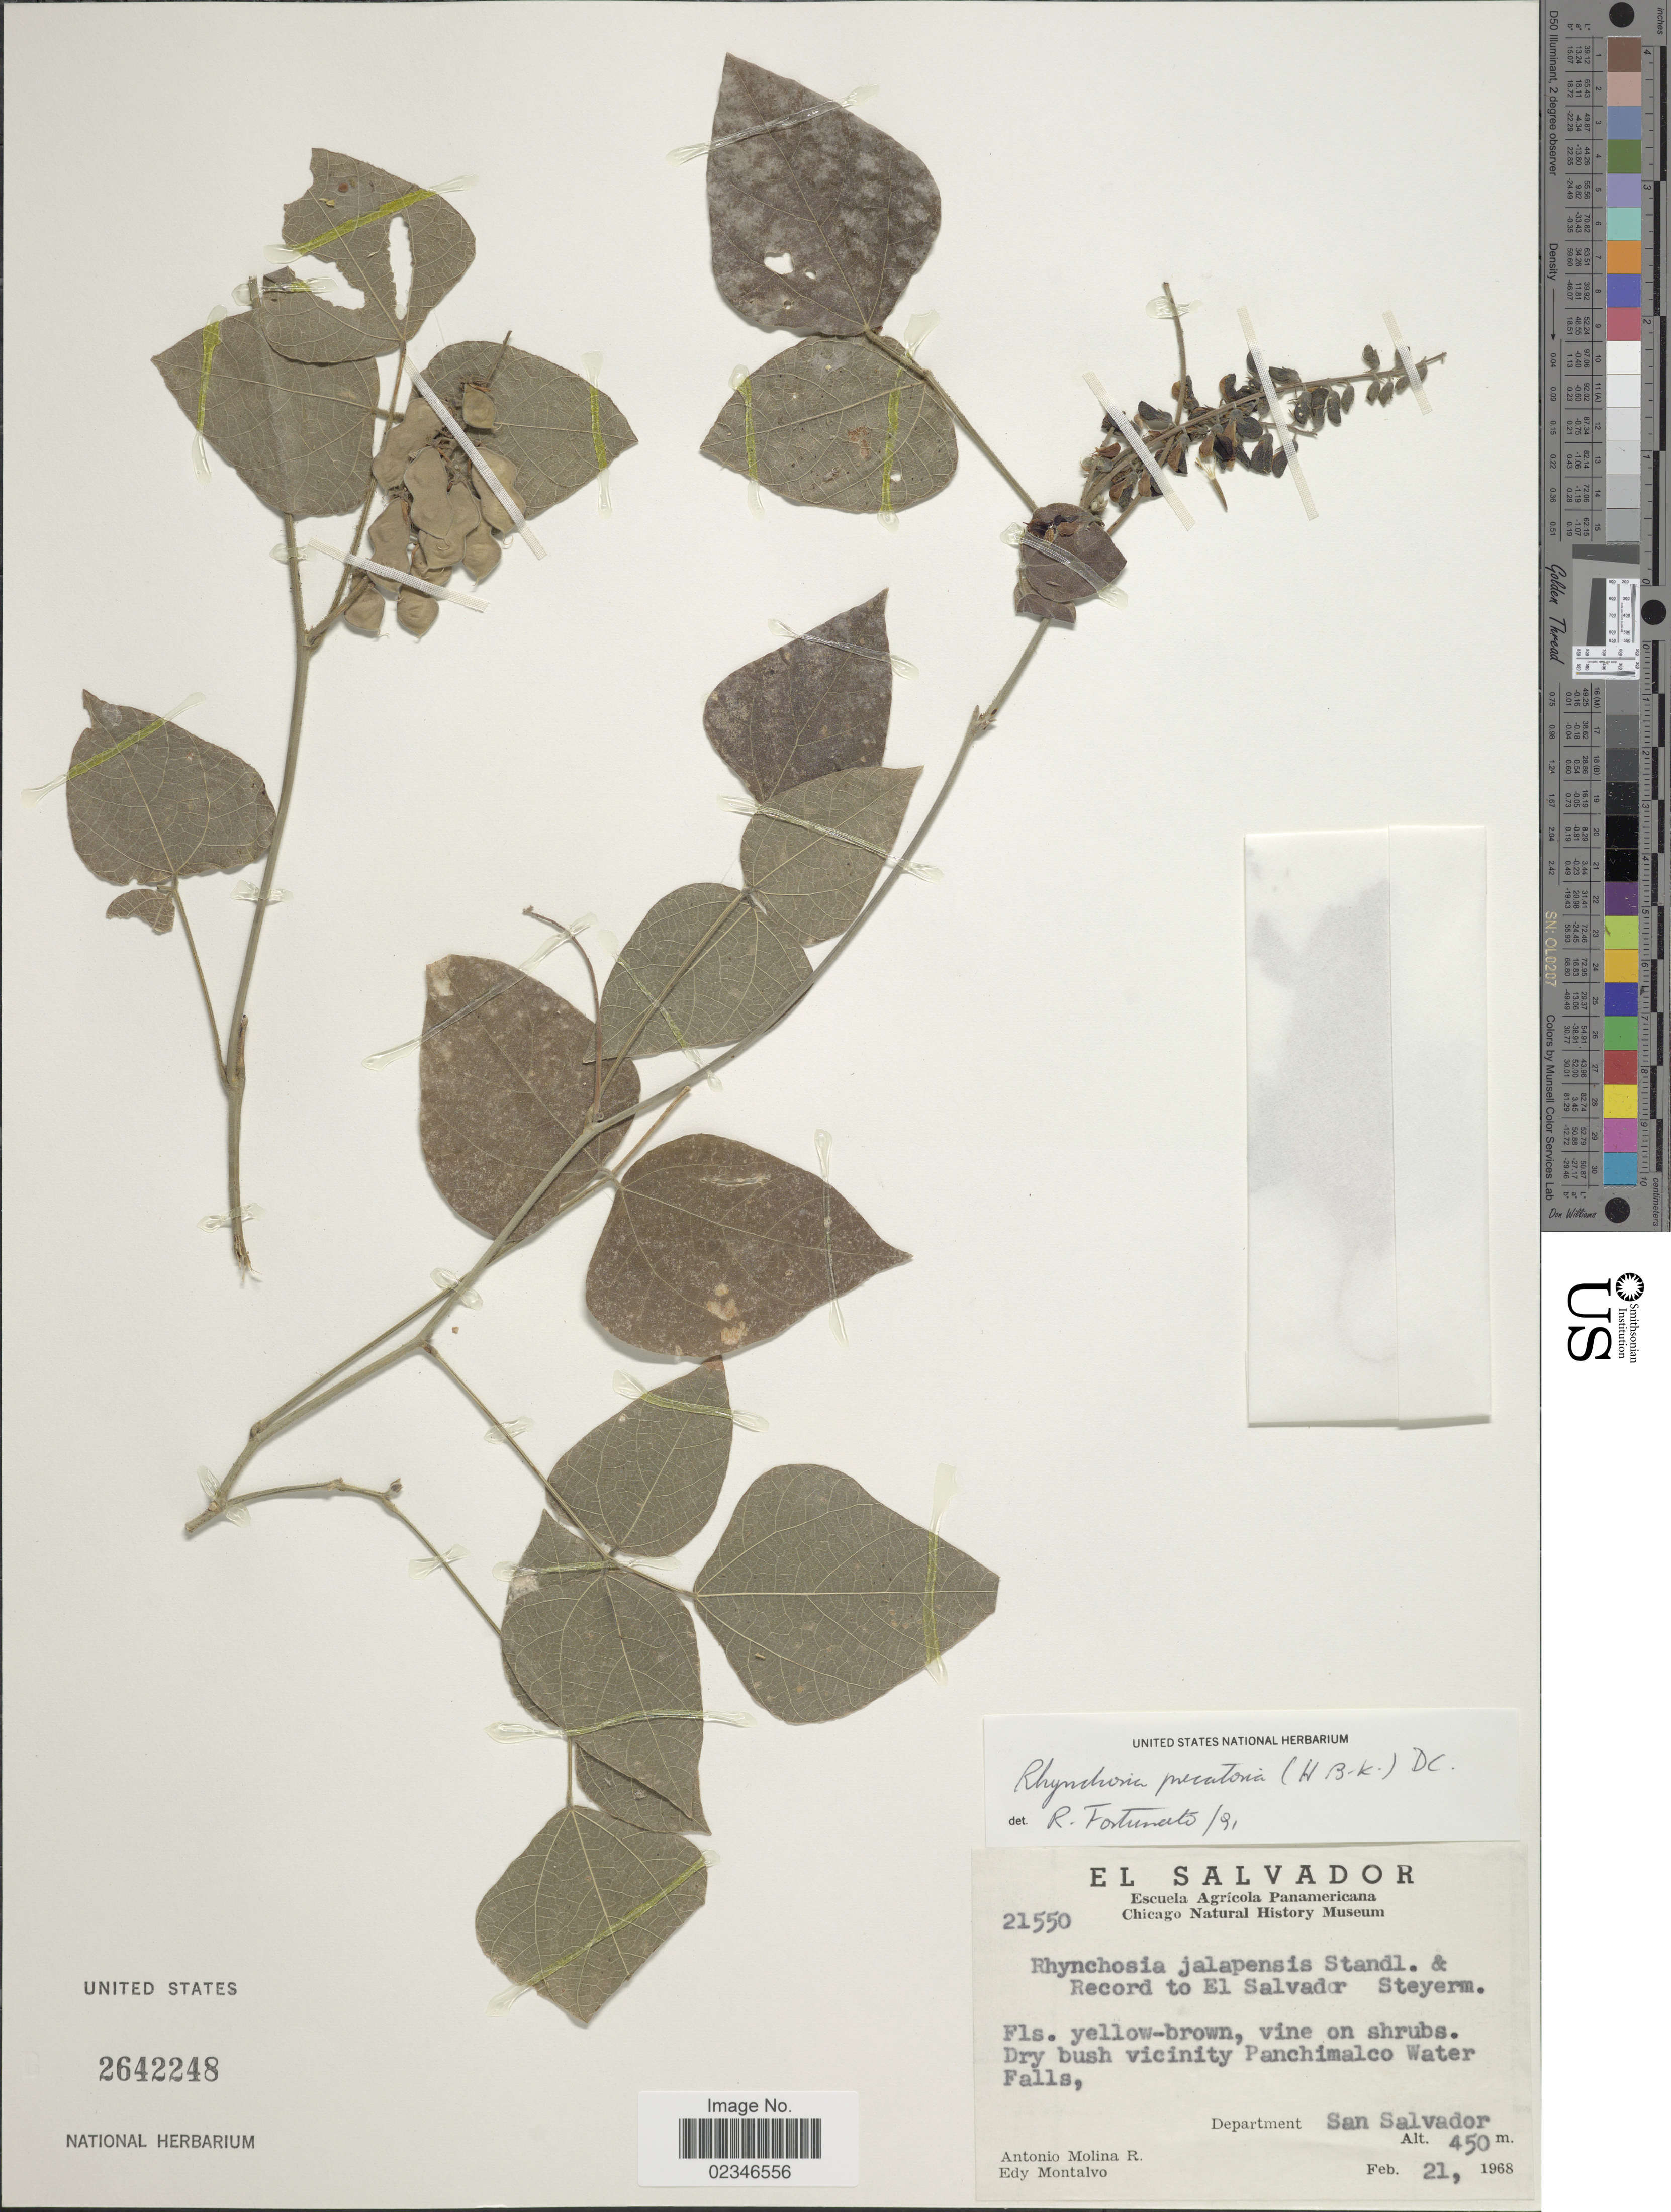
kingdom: Plantae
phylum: Tracheophyta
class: Magnoliopsida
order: Fabales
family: Fabaceae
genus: Rhynchosia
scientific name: Rhynchosia precatoria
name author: (Willd.) DC.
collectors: A. Molina R. & E. A. Montalvo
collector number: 21550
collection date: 1968-02-21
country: El Salvador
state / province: San Salvador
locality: Dry bush vicinity Panchimalco Water Falls, Department San Salvador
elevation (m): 450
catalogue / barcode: US 2642248